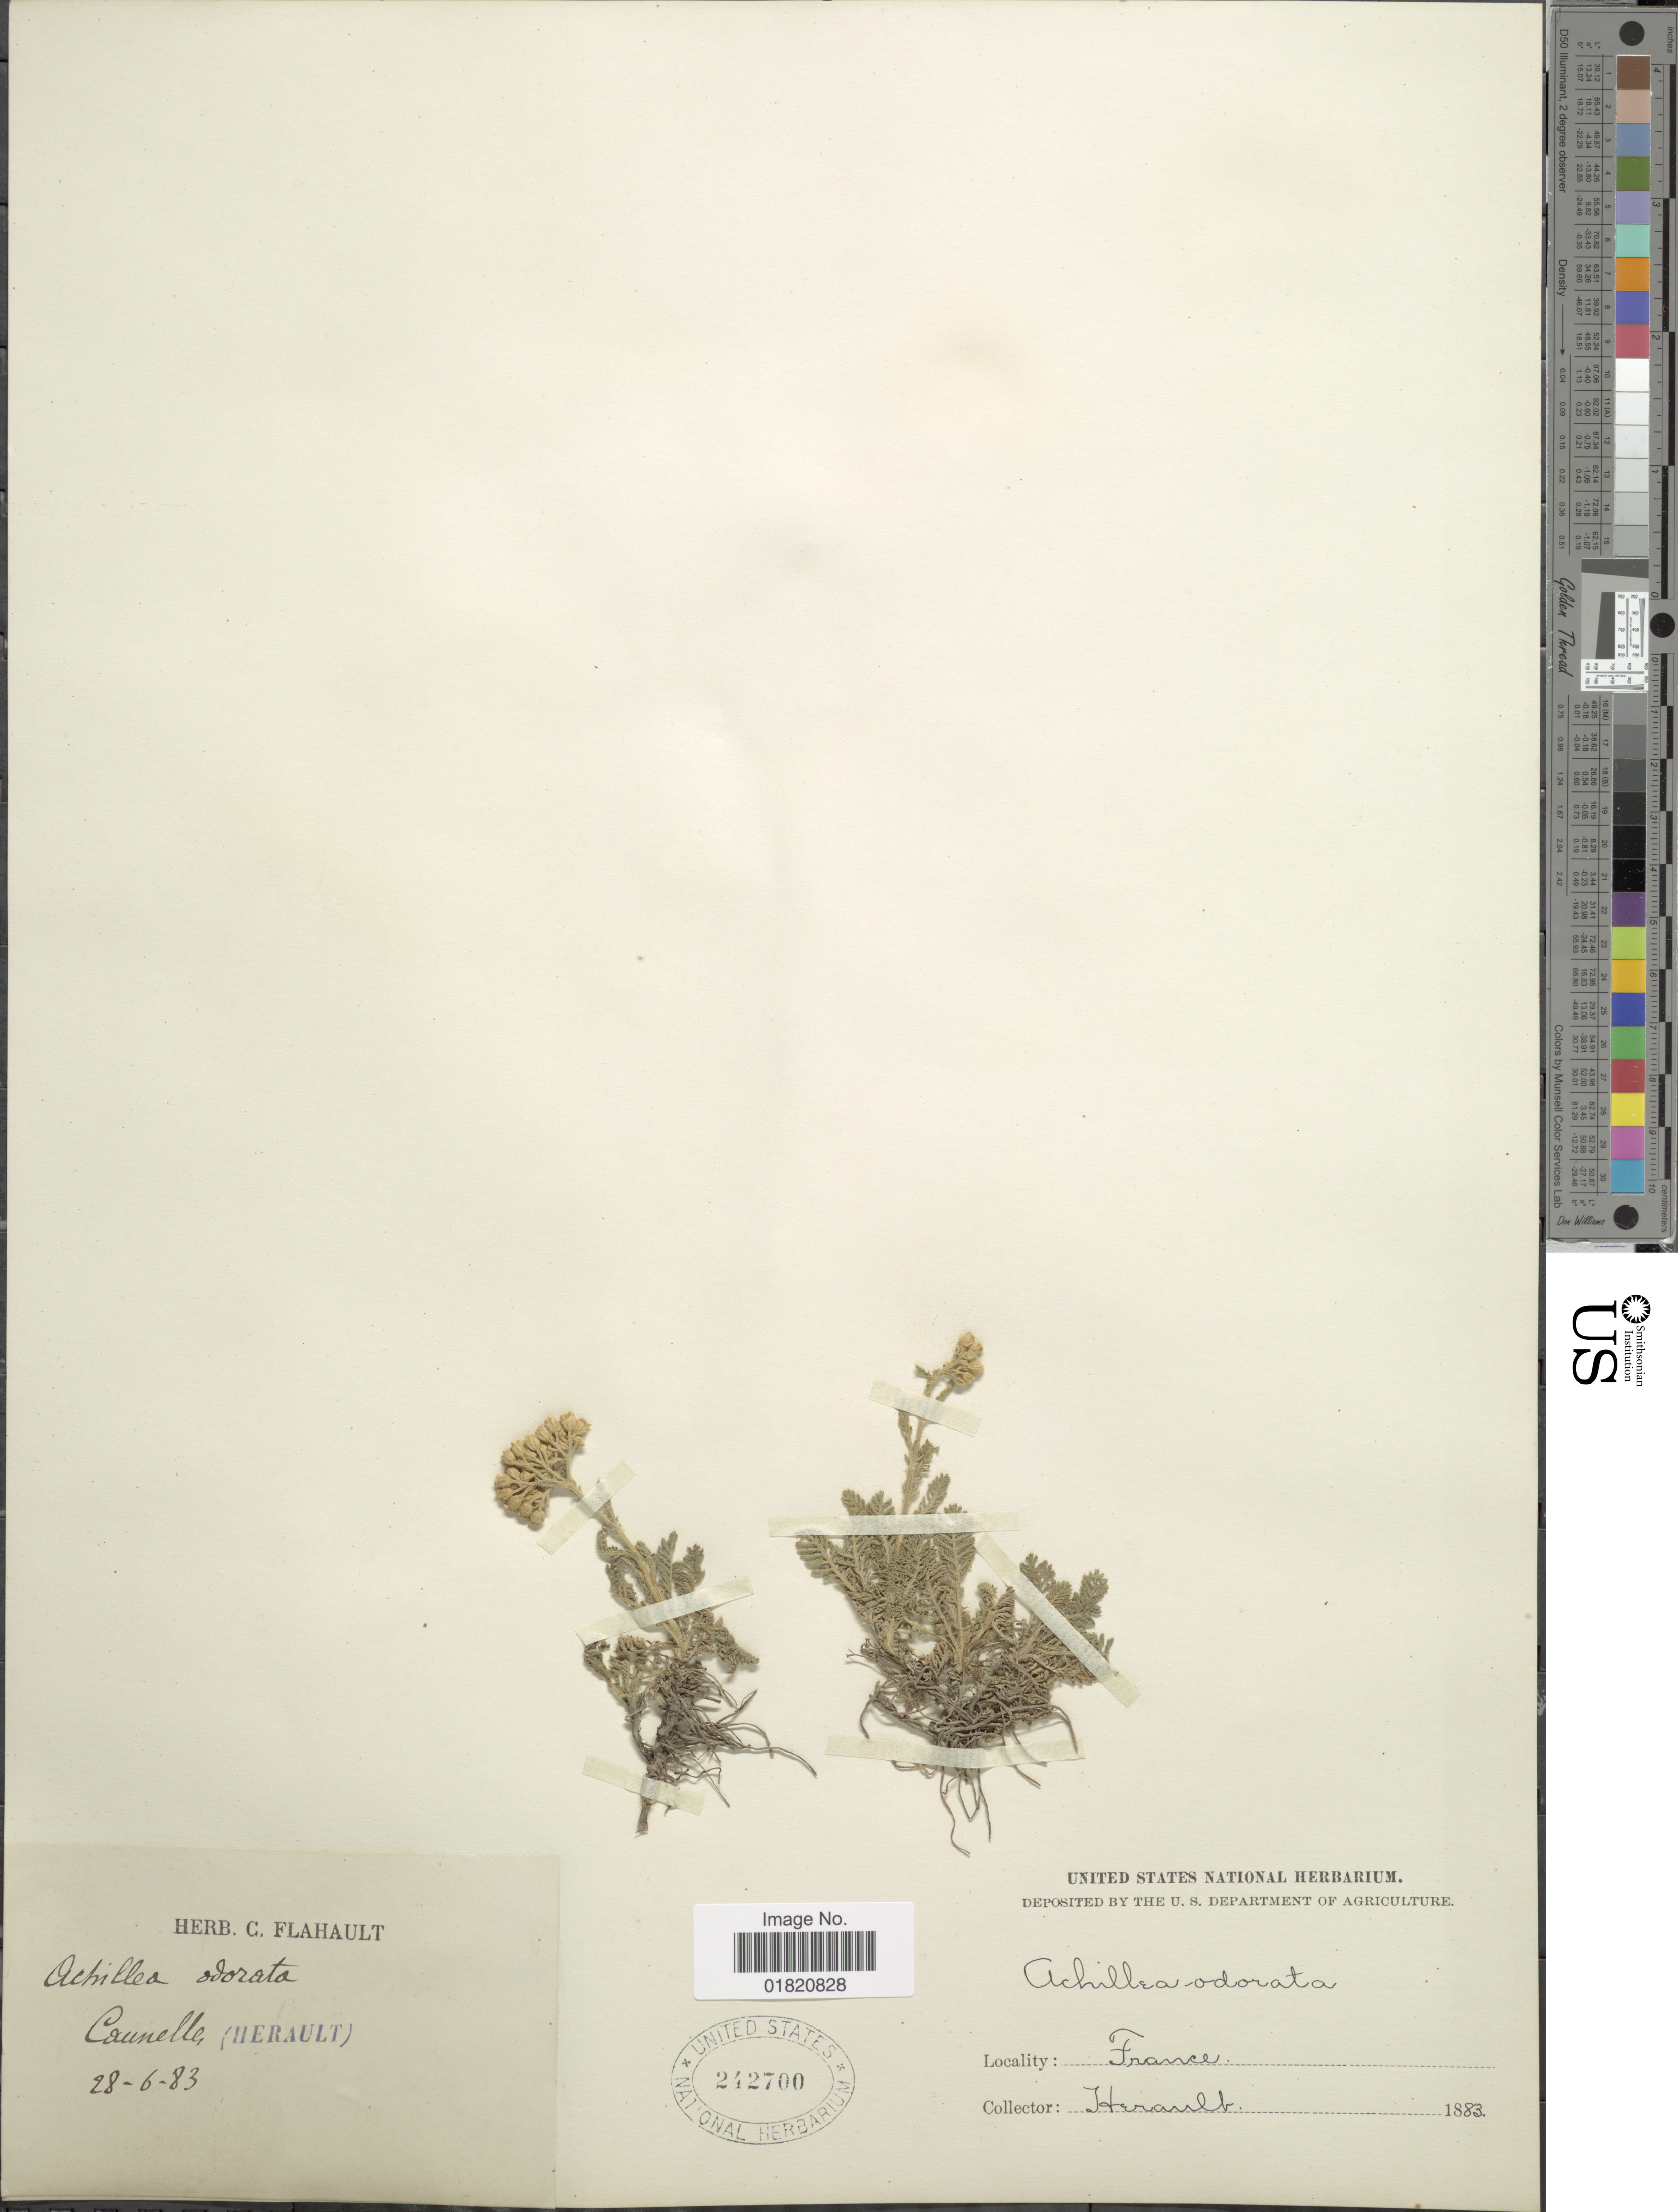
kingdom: Plantae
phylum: Tracheophyta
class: Magnoliopsida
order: Asterales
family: Asteraceae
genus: Achillea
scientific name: Achillea odorata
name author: Koch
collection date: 1883-06-28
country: France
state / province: Occitanie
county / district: Hérault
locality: Caunelle [interpreted]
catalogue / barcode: US 242700